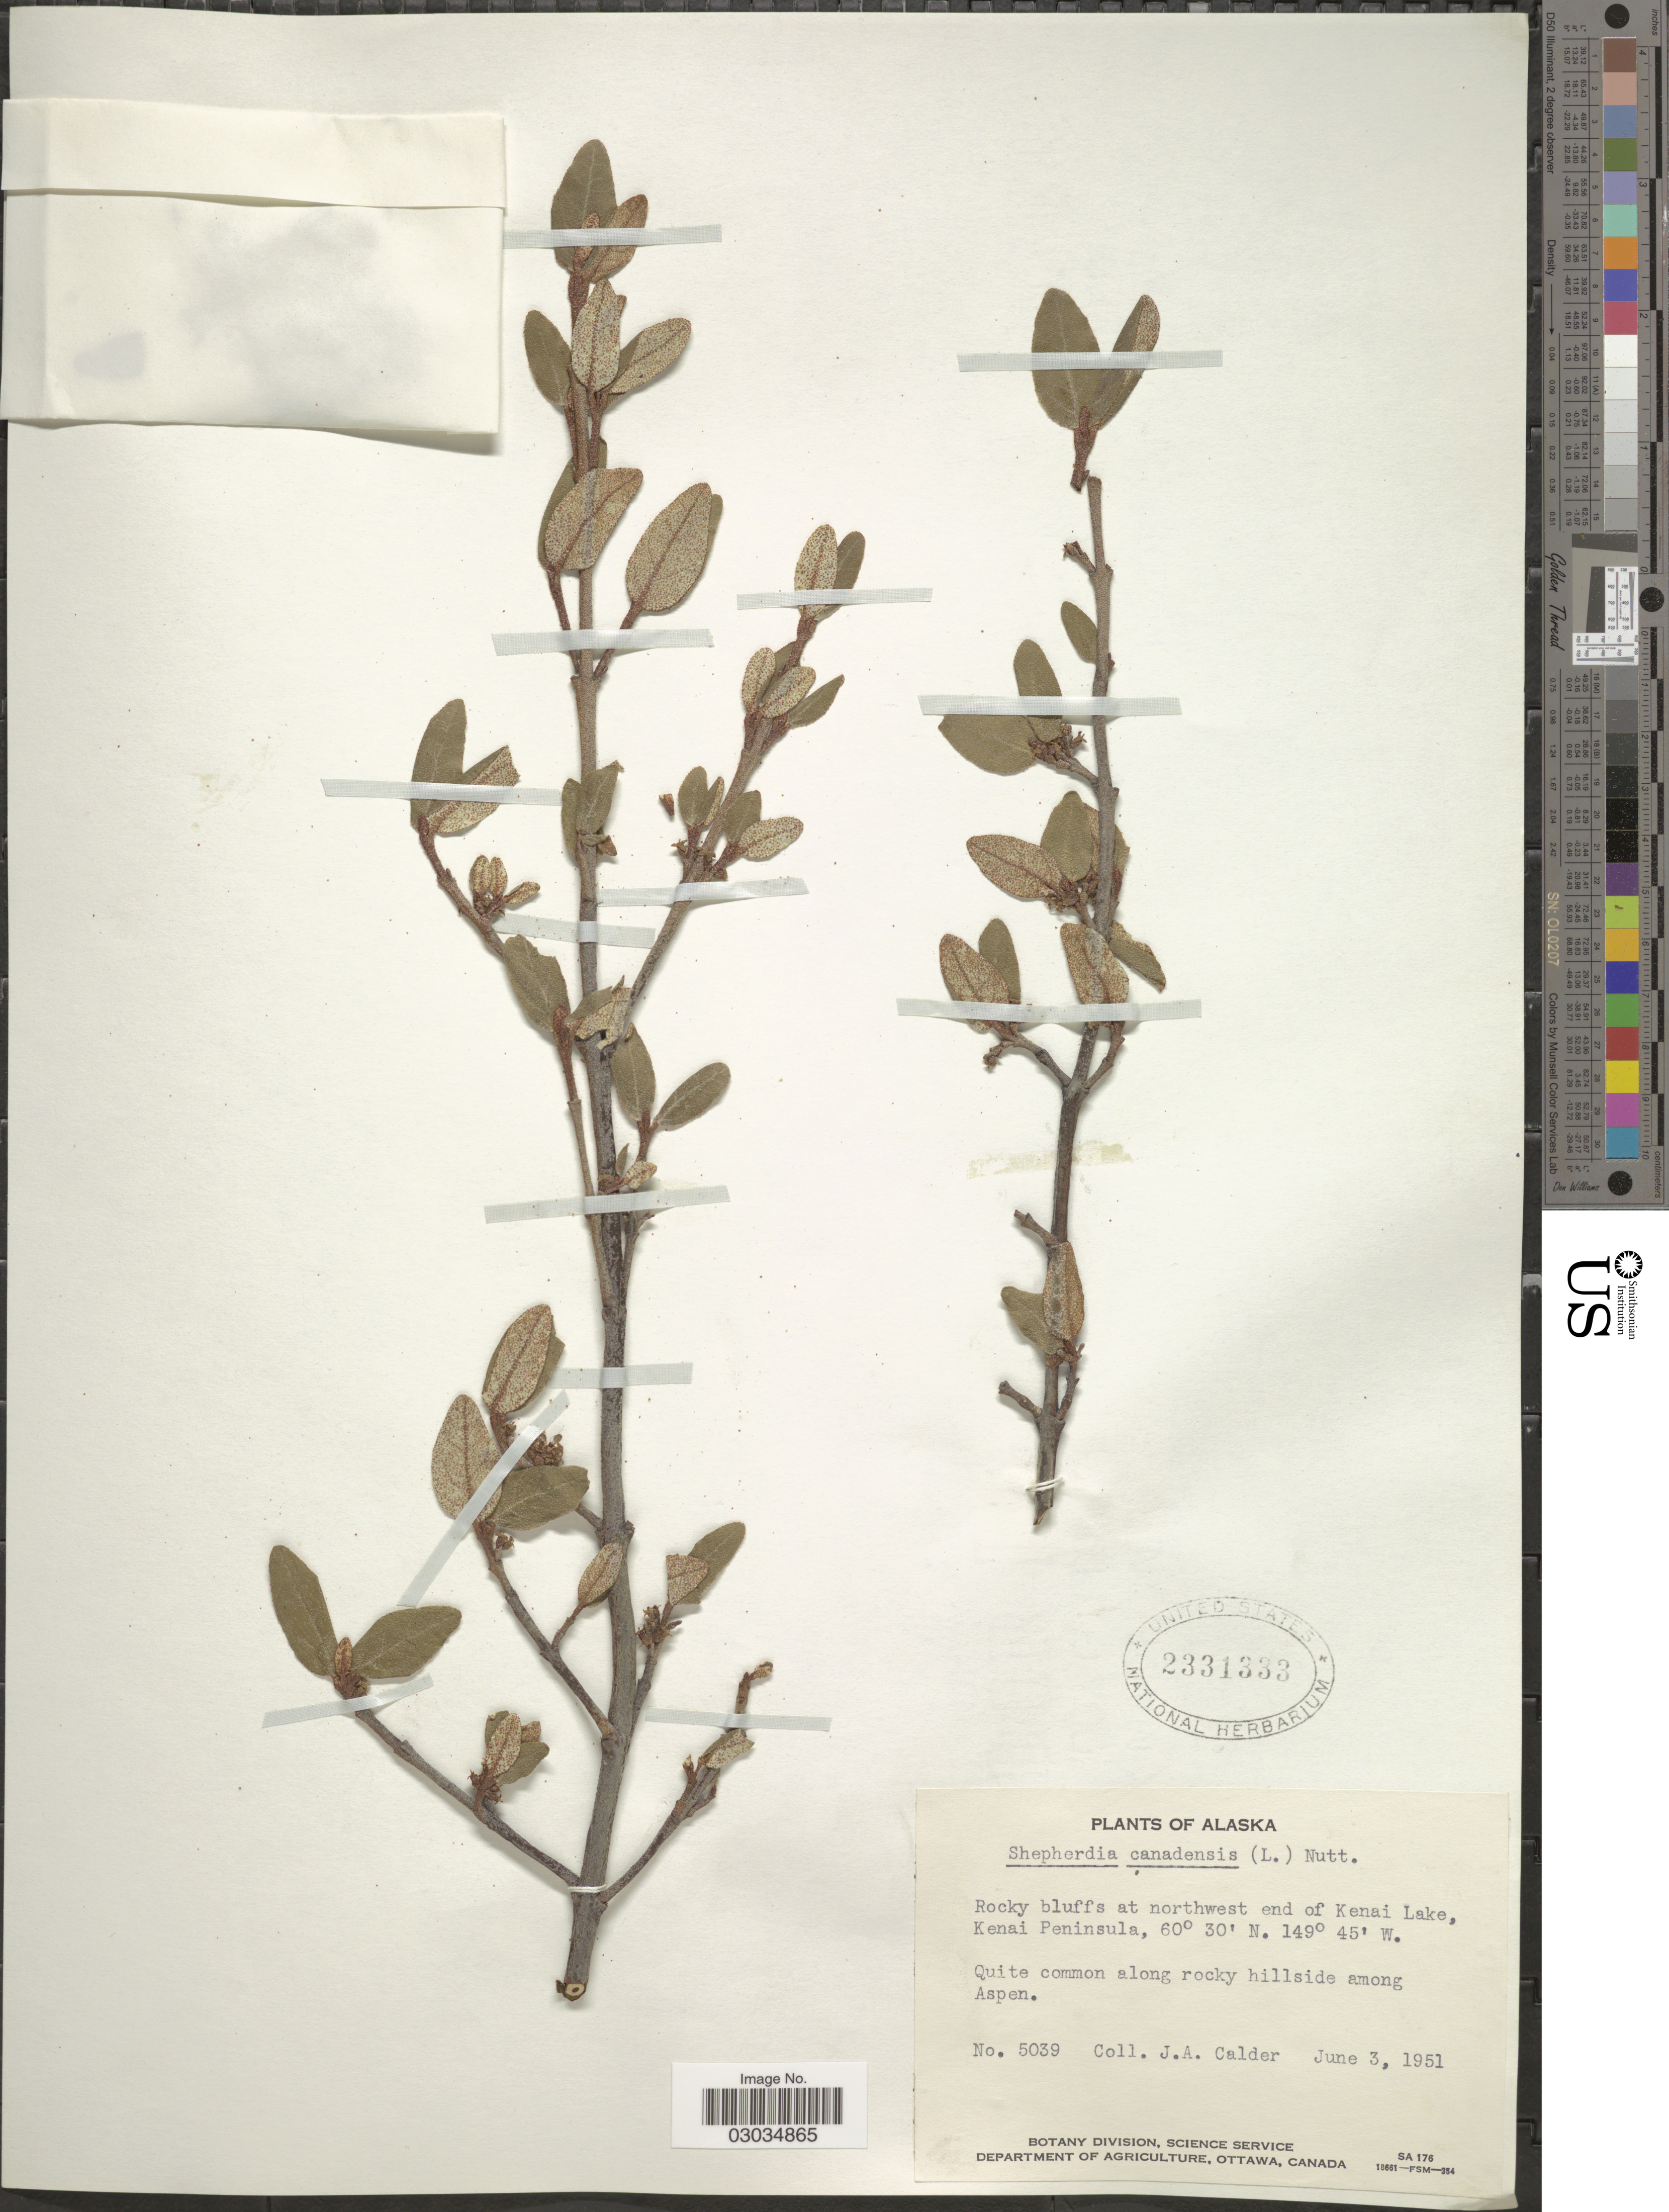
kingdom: Plantae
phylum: Tracheophyta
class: Magnoliopsida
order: Rosales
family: Elaeagnaceae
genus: Shepherdia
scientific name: Shepherdia canadensis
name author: (L.) Nutt.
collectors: J. A. Calder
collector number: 5039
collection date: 1951-06-03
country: United States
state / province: Alaska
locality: Rocky bluffs at northwest end of Kenai Lake, Kenai Peninsula.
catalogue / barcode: US 2331333